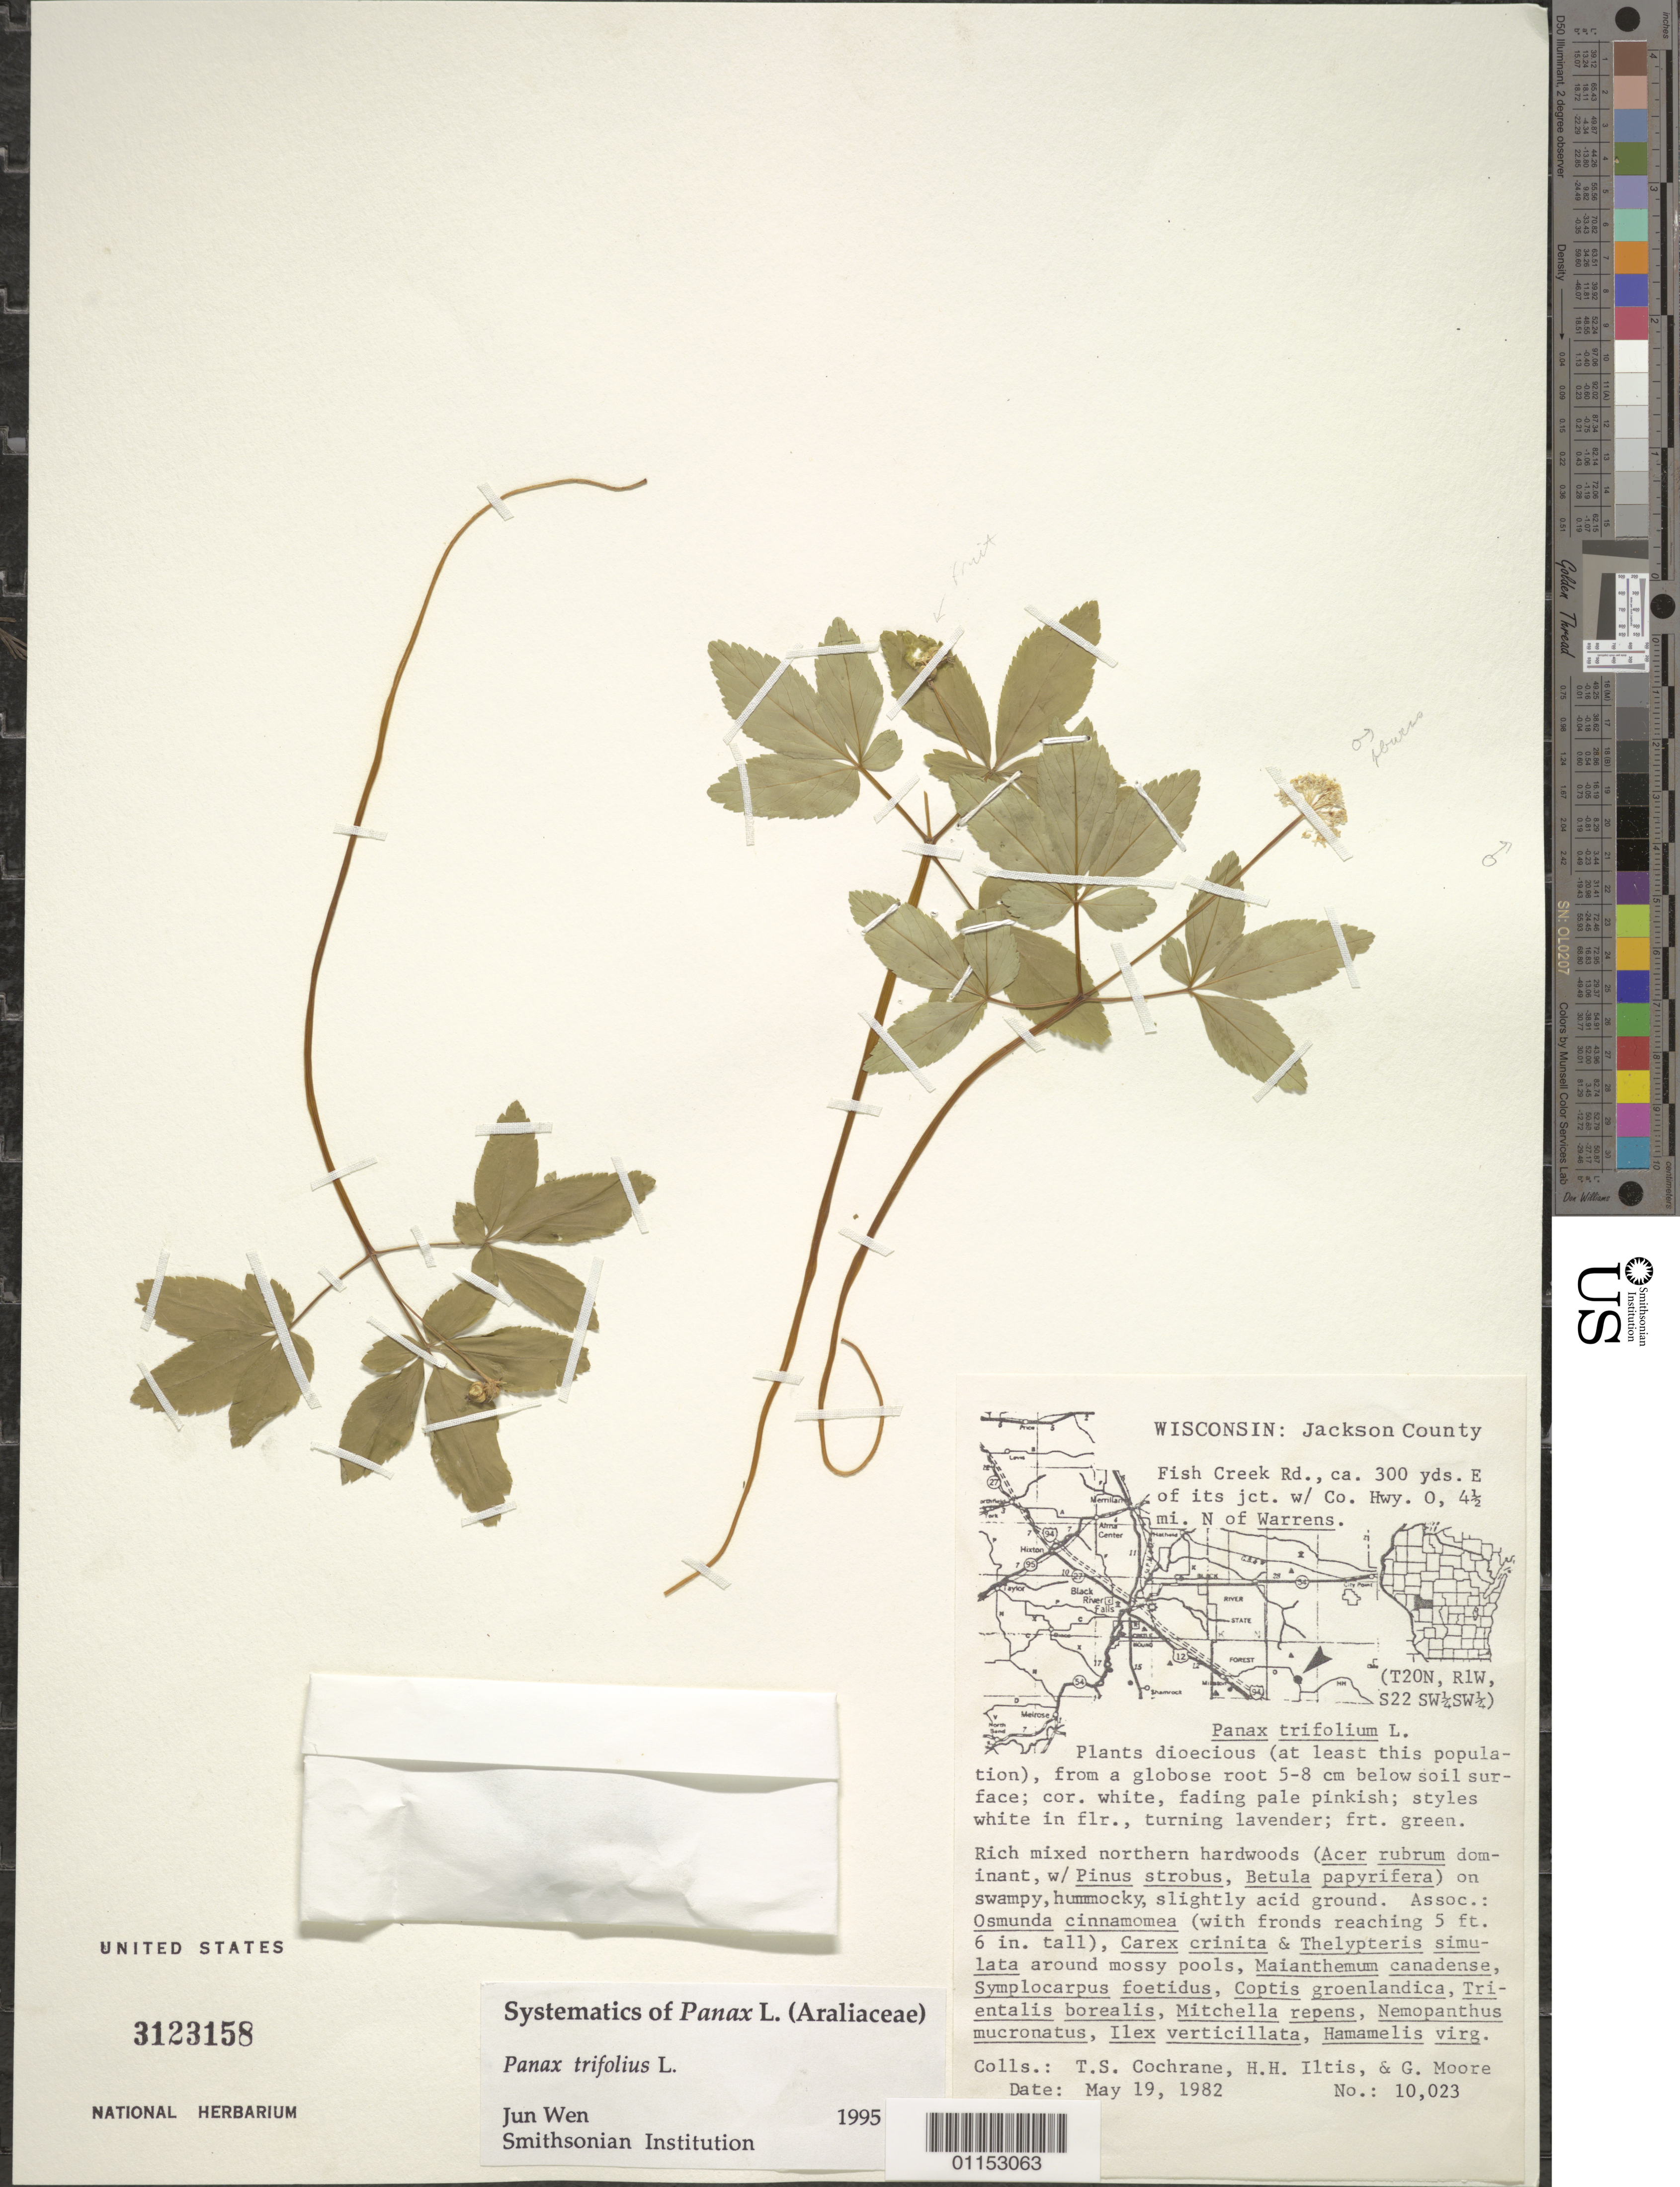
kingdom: Plantae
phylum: Tracheophyta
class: Magnoliopsida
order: Apiales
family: Araliaceae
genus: Panax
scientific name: Panax trifolius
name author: L.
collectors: T. S. Cochrane, H. H. Iltis & G. Moore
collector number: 10023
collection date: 1982-05-19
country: United States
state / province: Wisconsin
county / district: Jackson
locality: Fish Creek Rd, ca 300 yds, E of its jct W/Co Hwy 0, 4 1/2 mi, N of Warrens.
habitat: Rich mixed northern hardwoods on swampy, hummocky, slightly acid ground.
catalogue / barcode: US 3123158